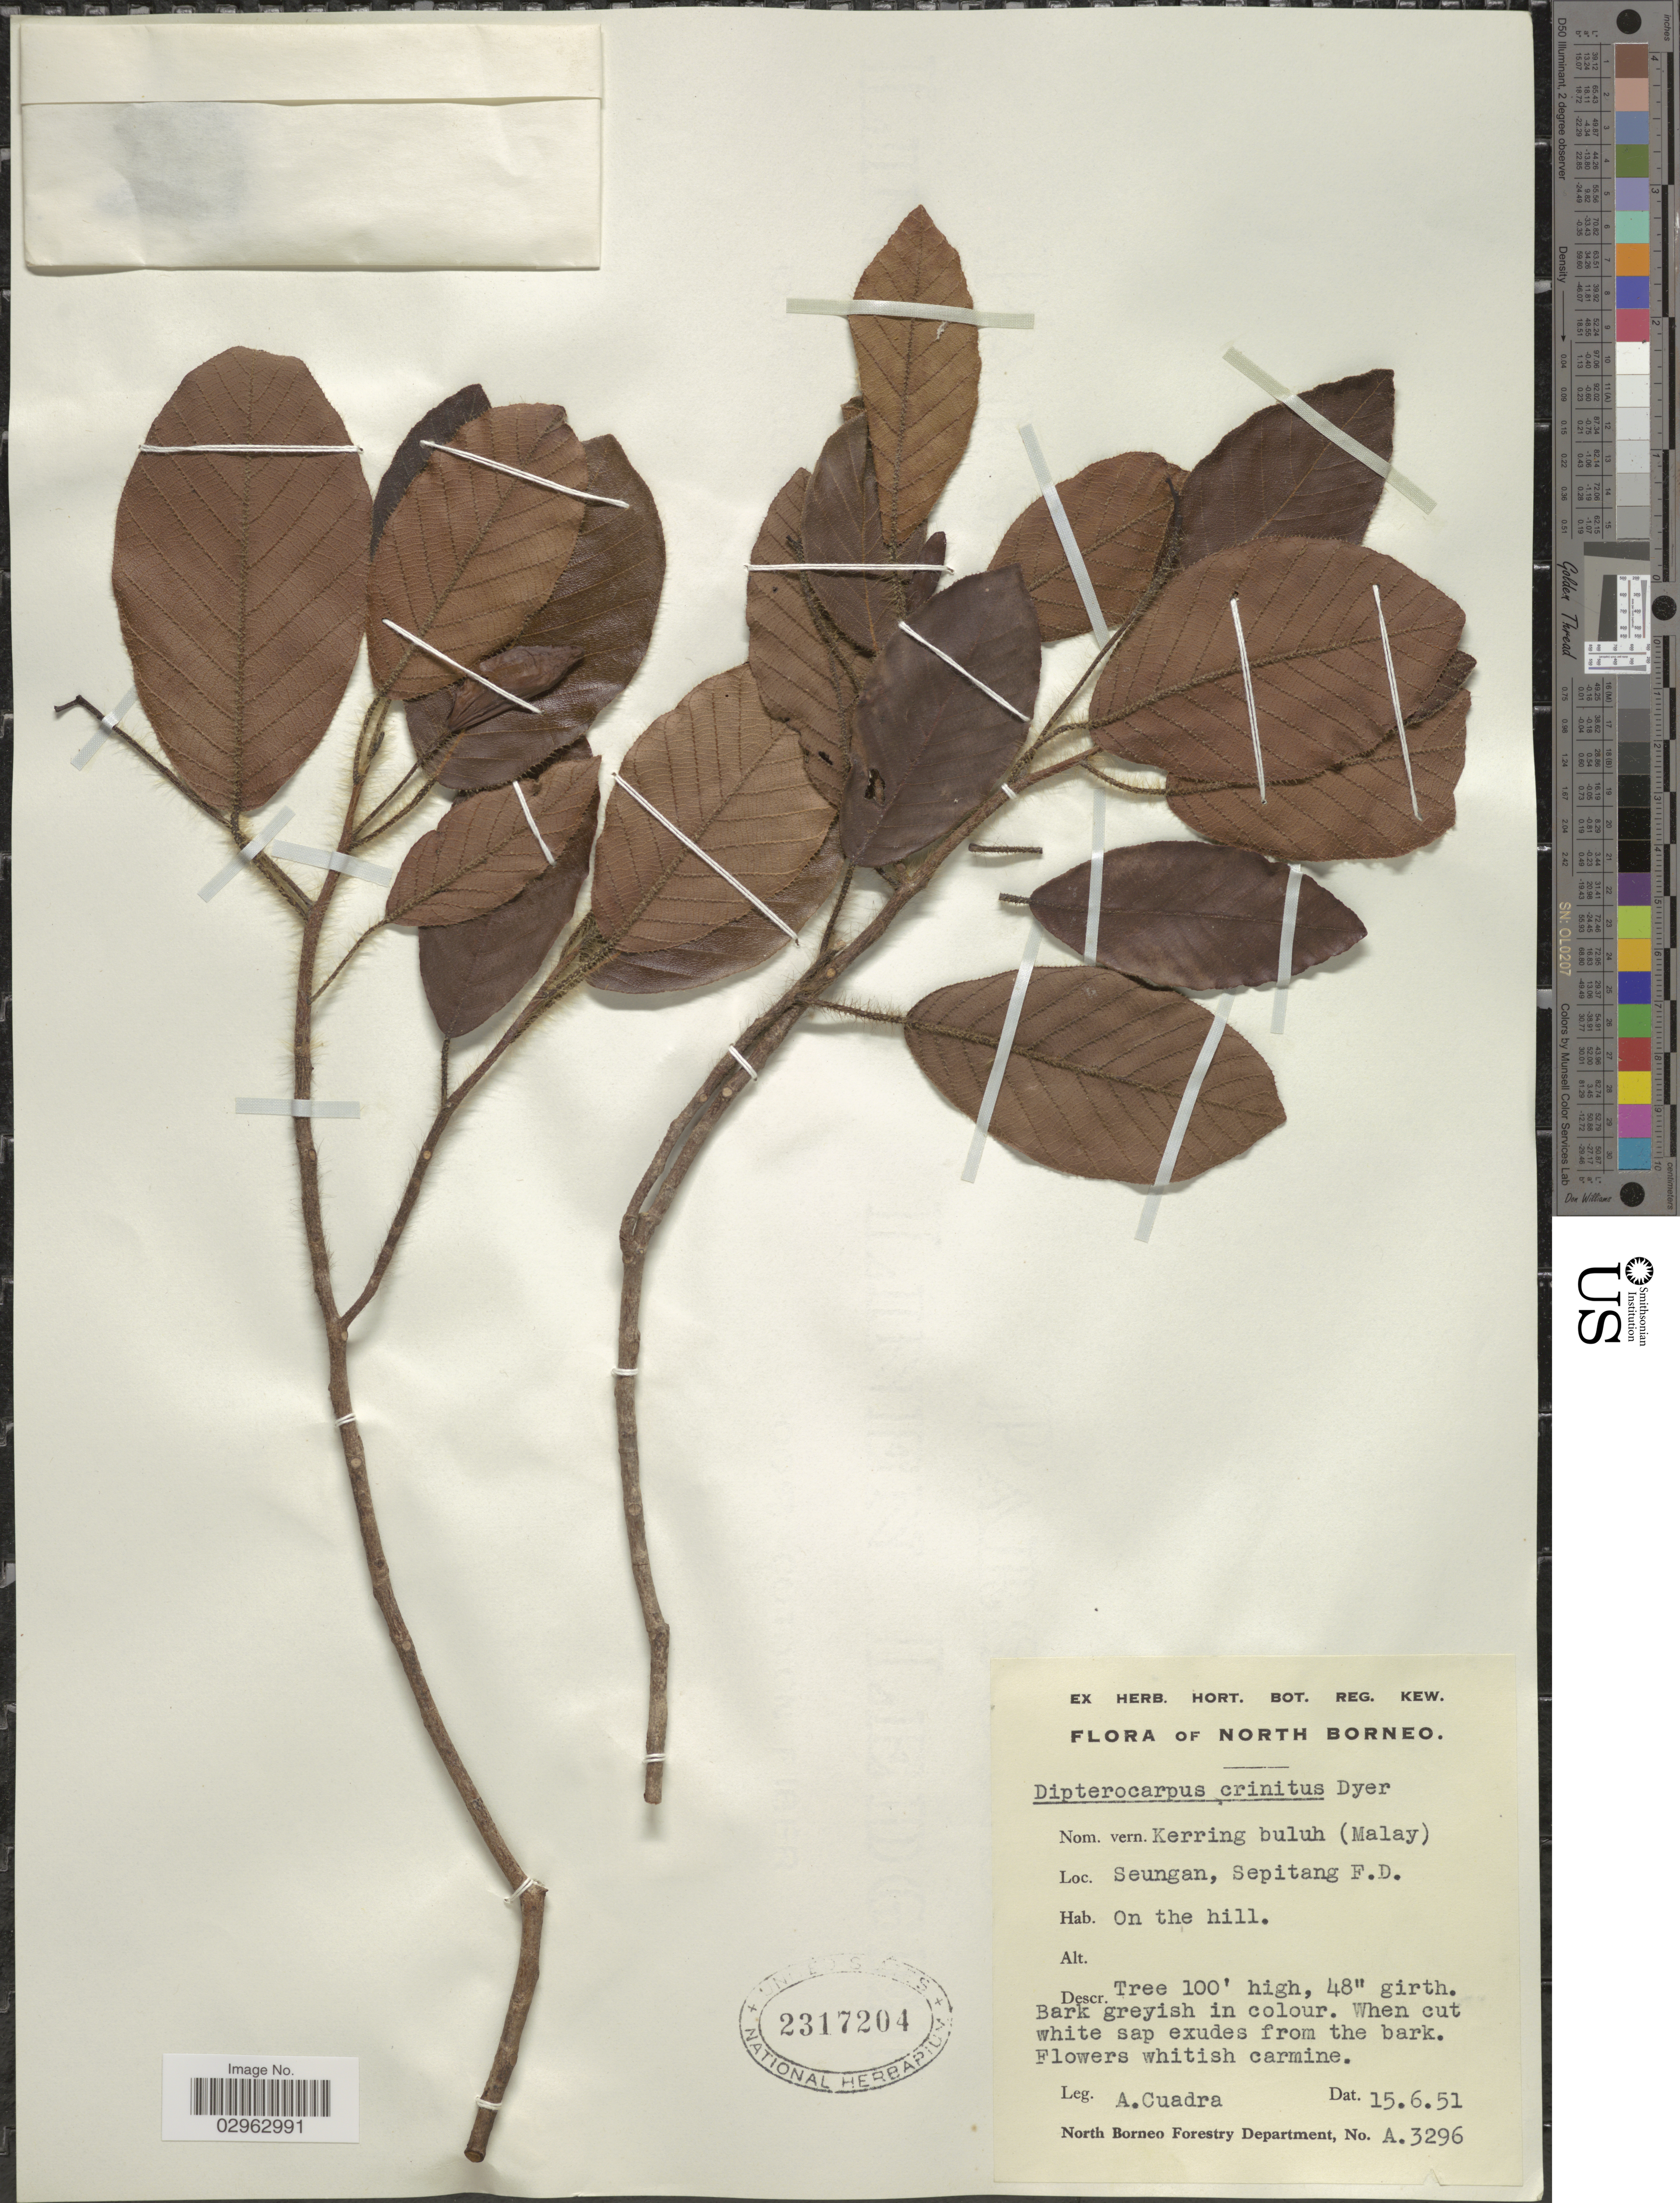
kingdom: Plantae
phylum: Tracheophyta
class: Magnoliopsida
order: Malvales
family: Dipterocarpaceae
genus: Dipterocarpus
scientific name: Dipterocarpus crinitus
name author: Dyer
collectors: A. Cuadra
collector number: A.3296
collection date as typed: Transcribed d/m/y: 15/6/51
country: Malaysia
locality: North Borneo. Seungan, Sepitang F.D.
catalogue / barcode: US 2317204